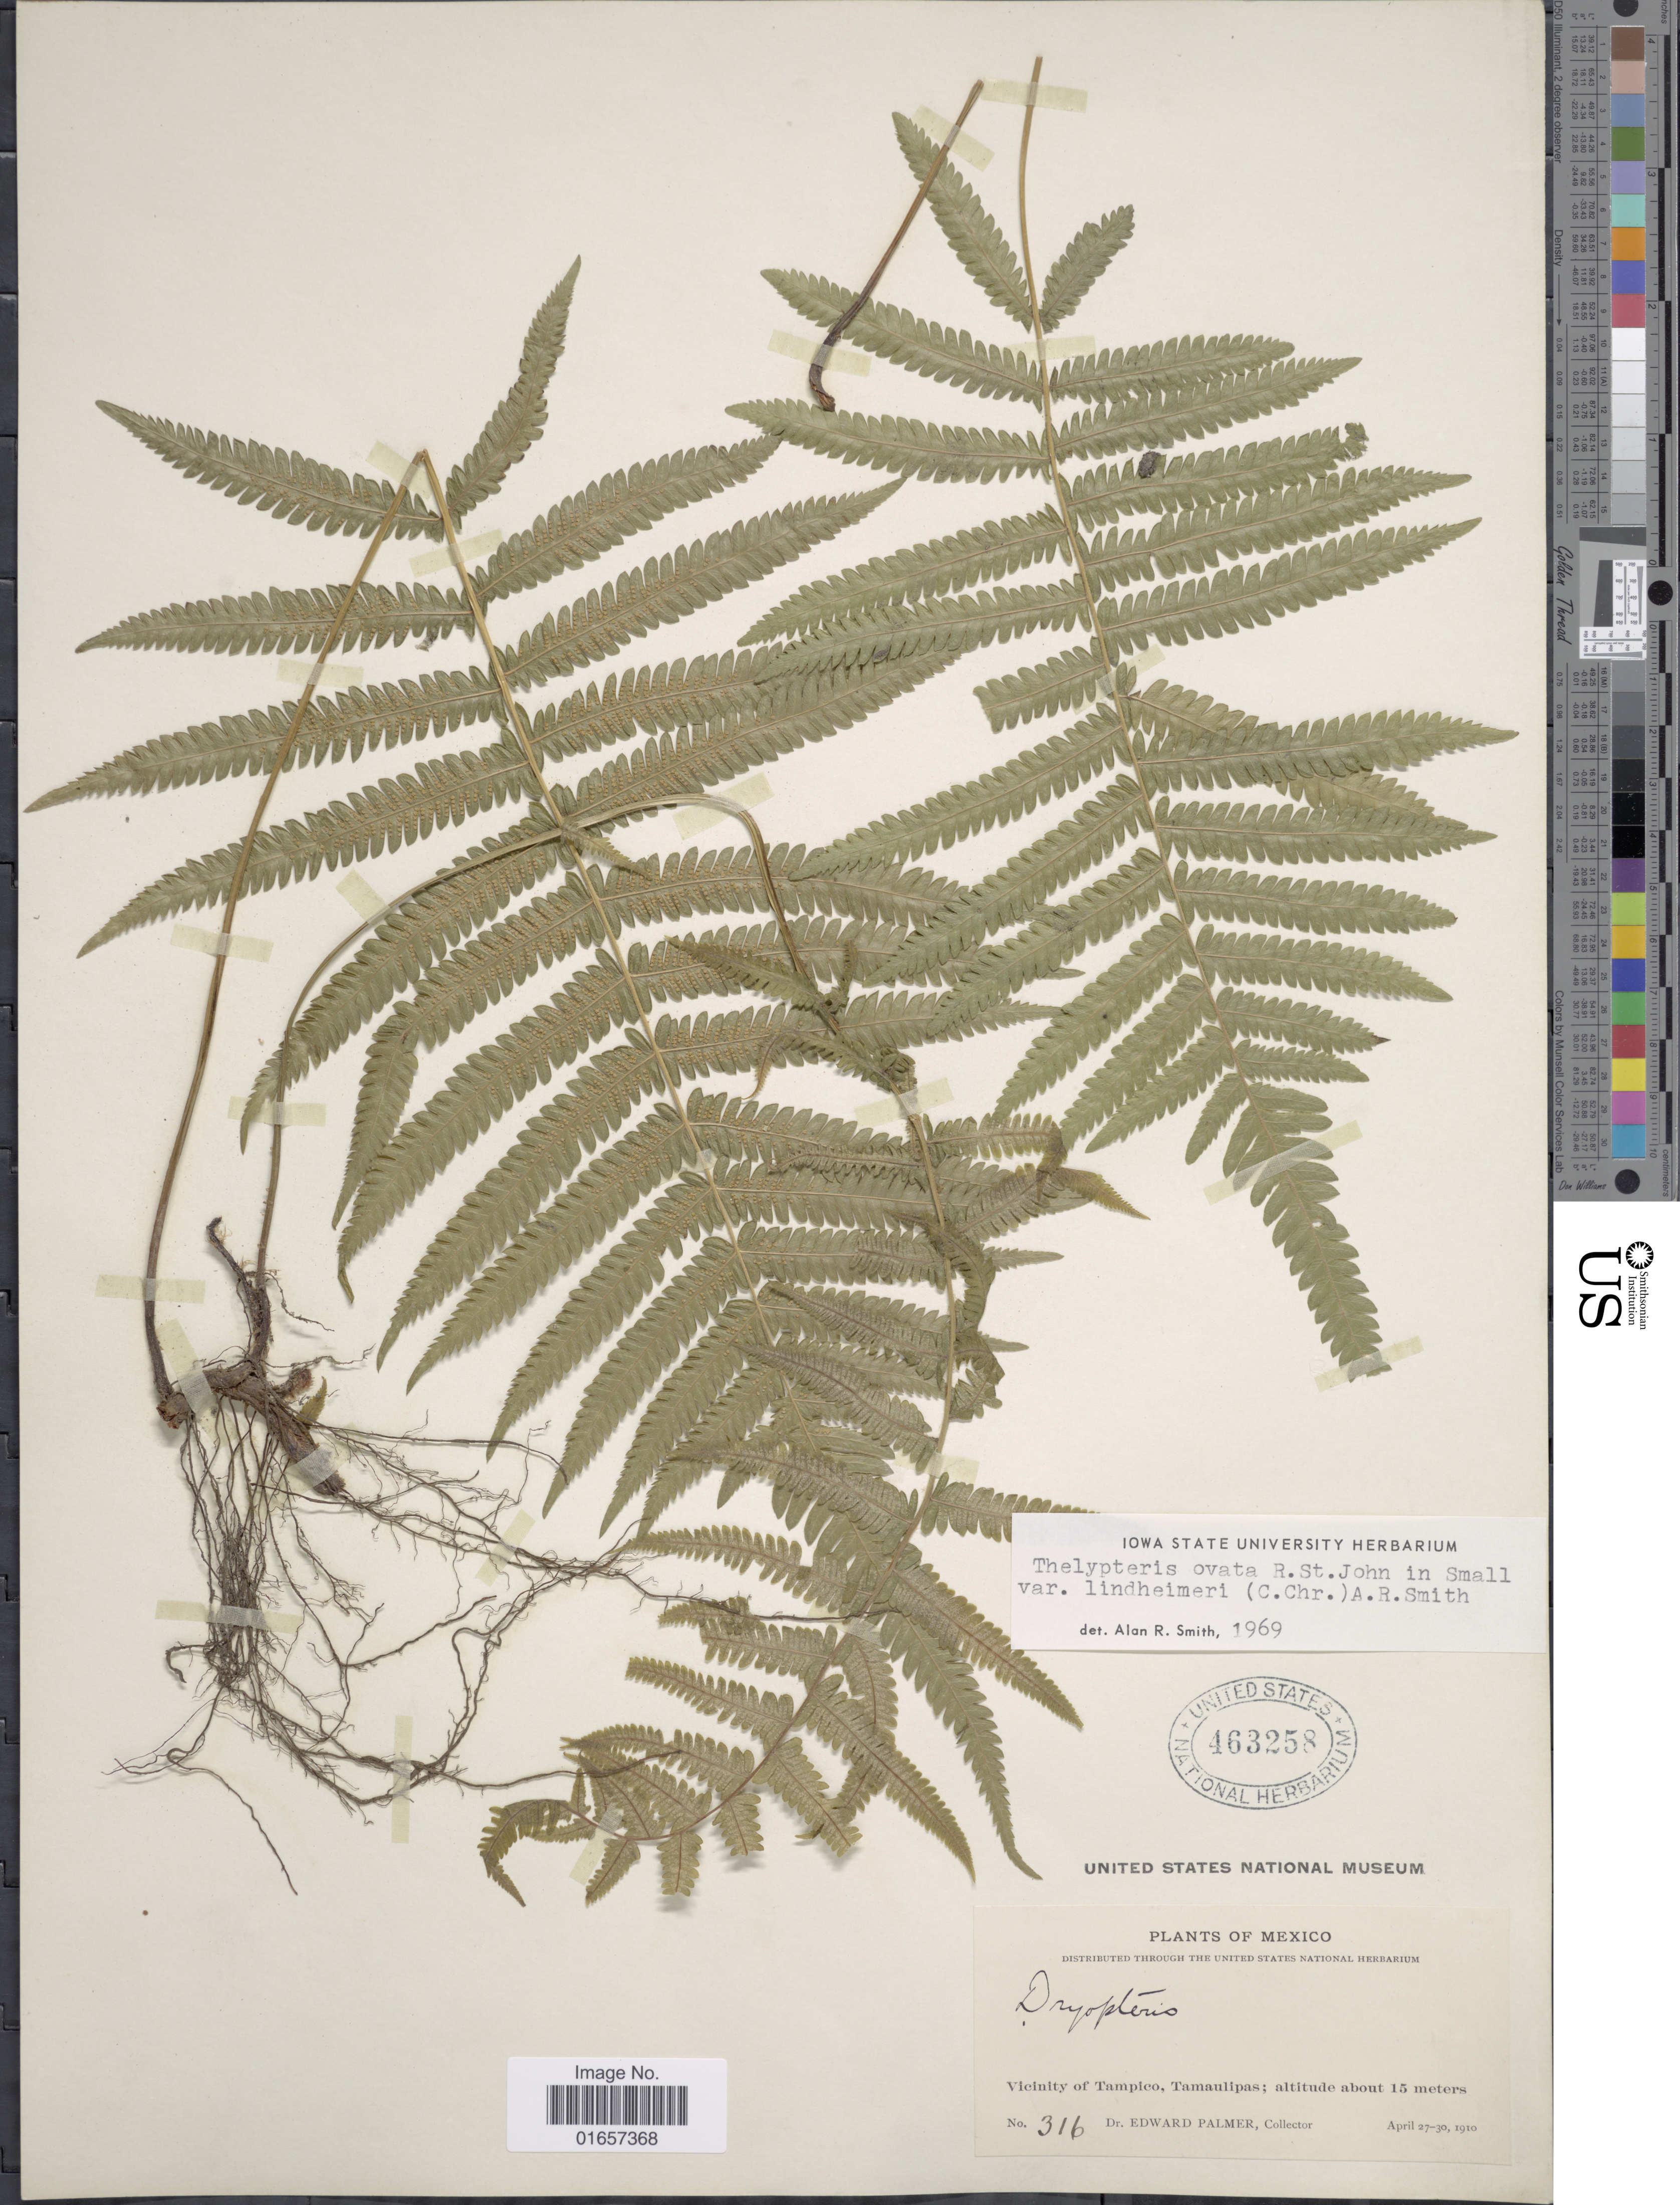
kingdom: Plantae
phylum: Tracheophyta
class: Polypodiopsida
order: Polypodiales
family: Thelypteridaceae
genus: Christella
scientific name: Christella ovata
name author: (R.P. St. John) Á. Löve & D. Löve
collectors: E. Palmer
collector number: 316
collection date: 1910-04-27/1910-04-30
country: Mexico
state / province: Tamaulipas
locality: Mexico, Vicinity of Tampico, Tamaulipas.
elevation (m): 15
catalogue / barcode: US 463258